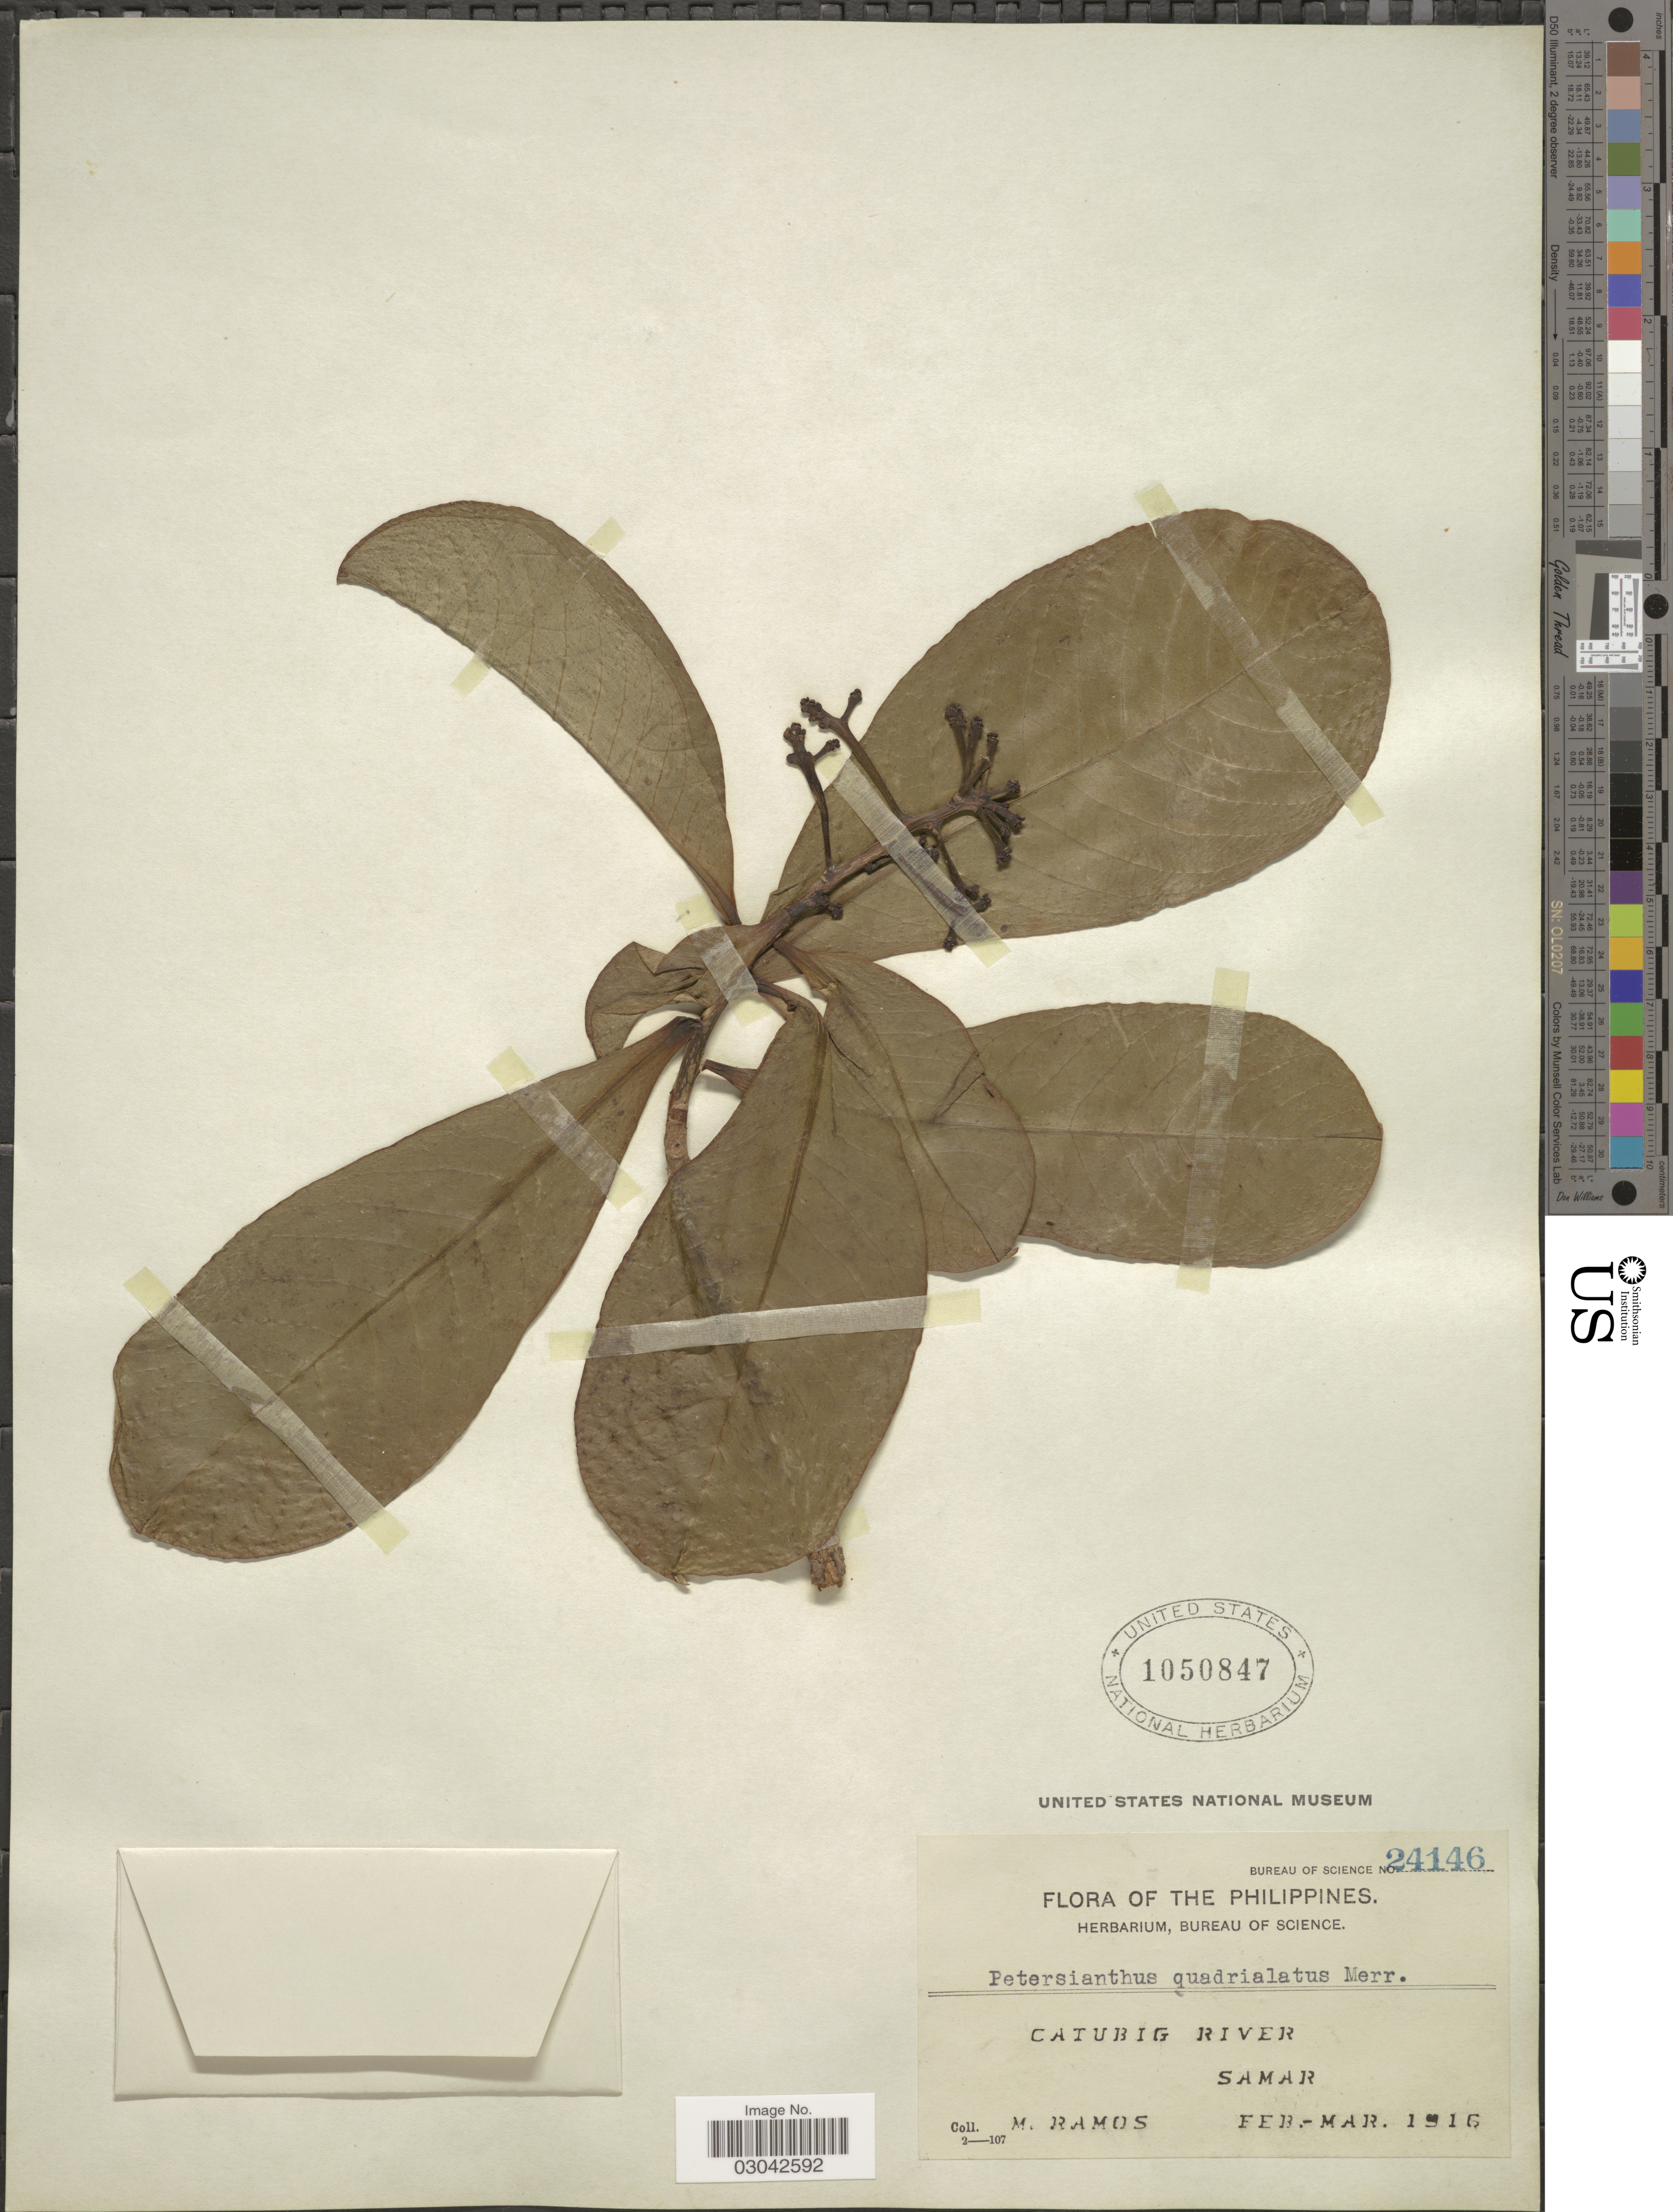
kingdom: Plantae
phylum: Tracheophyta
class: Magnoliopsida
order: Ericales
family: Lecythidaceae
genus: Petersianthus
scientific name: Petersianthus quadrialatus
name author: (Merr.) Merr.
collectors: M. Ramos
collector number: Bureau of Science 24146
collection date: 1916-02/1916-03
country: Philippines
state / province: Eastern Visayas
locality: Catubig River, Samar.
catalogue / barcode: US 1050847